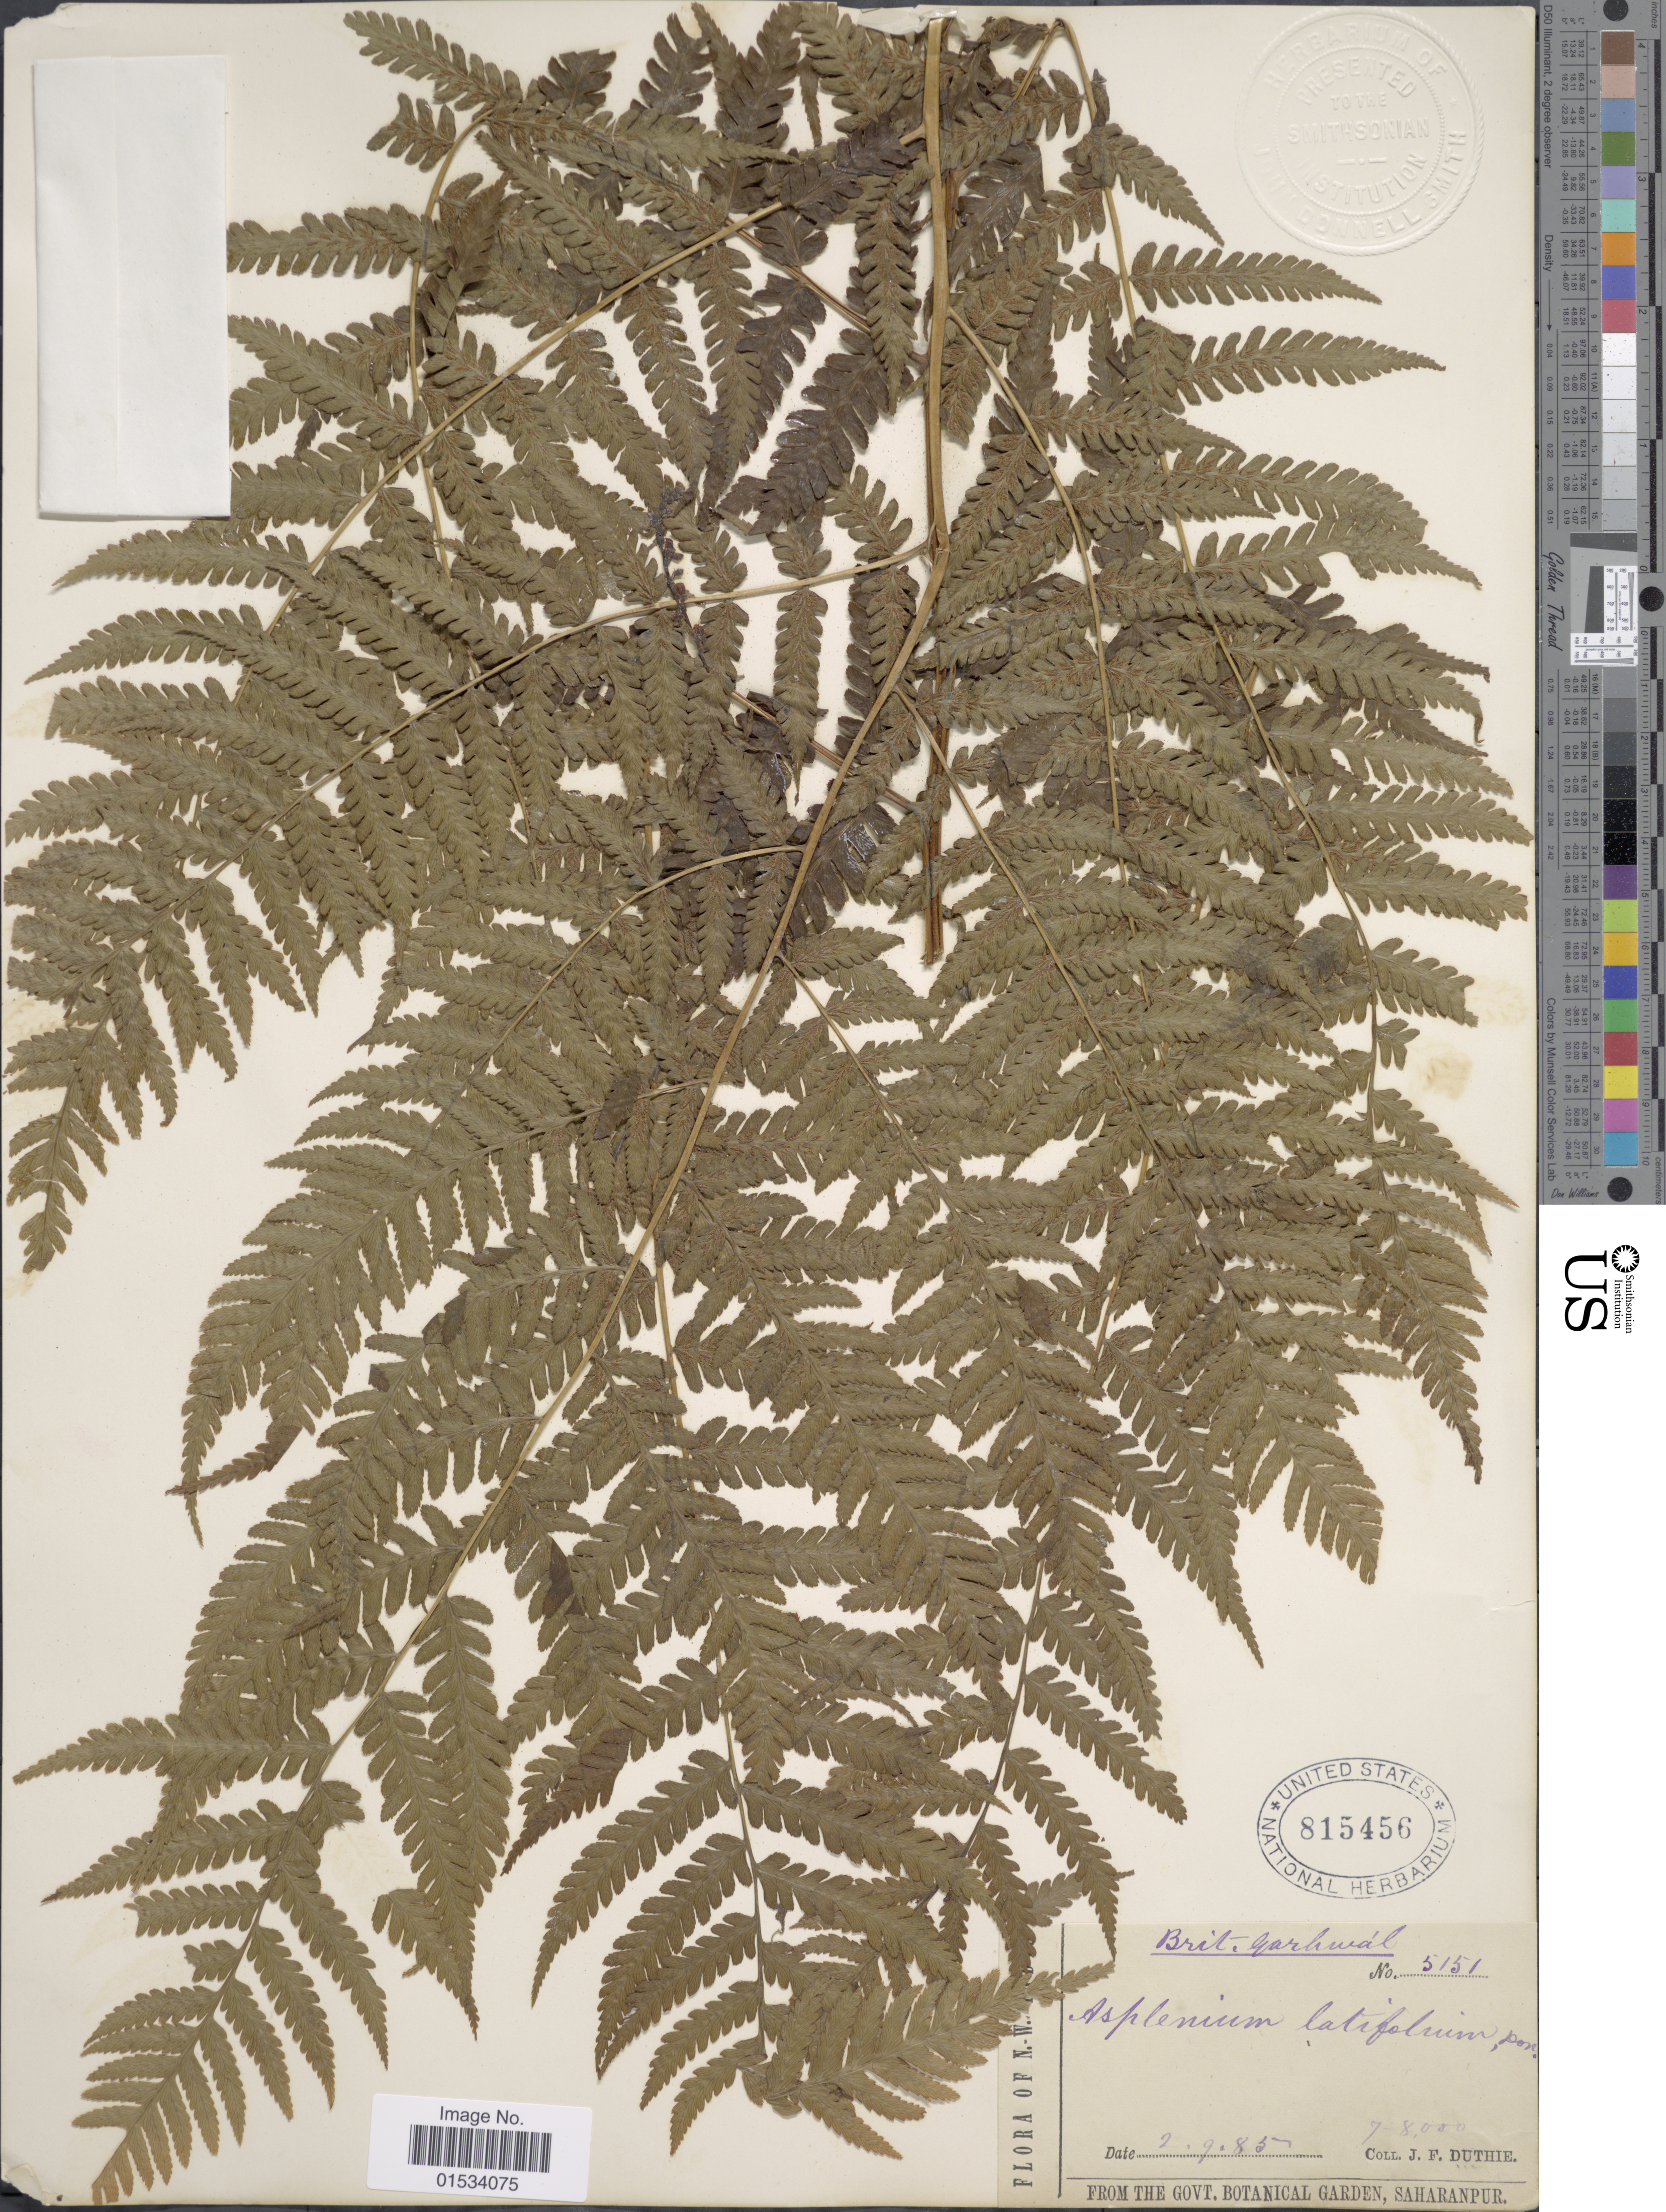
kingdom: Plantae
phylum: Tracheophyta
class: Polypodiopsida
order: Polypodiales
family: Athyriaceae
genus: Diplazium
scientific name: Diplazium muricatum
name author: (Mett.) Alderw.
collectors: J. F. Duthie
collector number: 5151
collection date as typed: Transcribed d/m/y: 2/9/85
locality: Brit. Garhwal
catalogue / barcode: US 815456